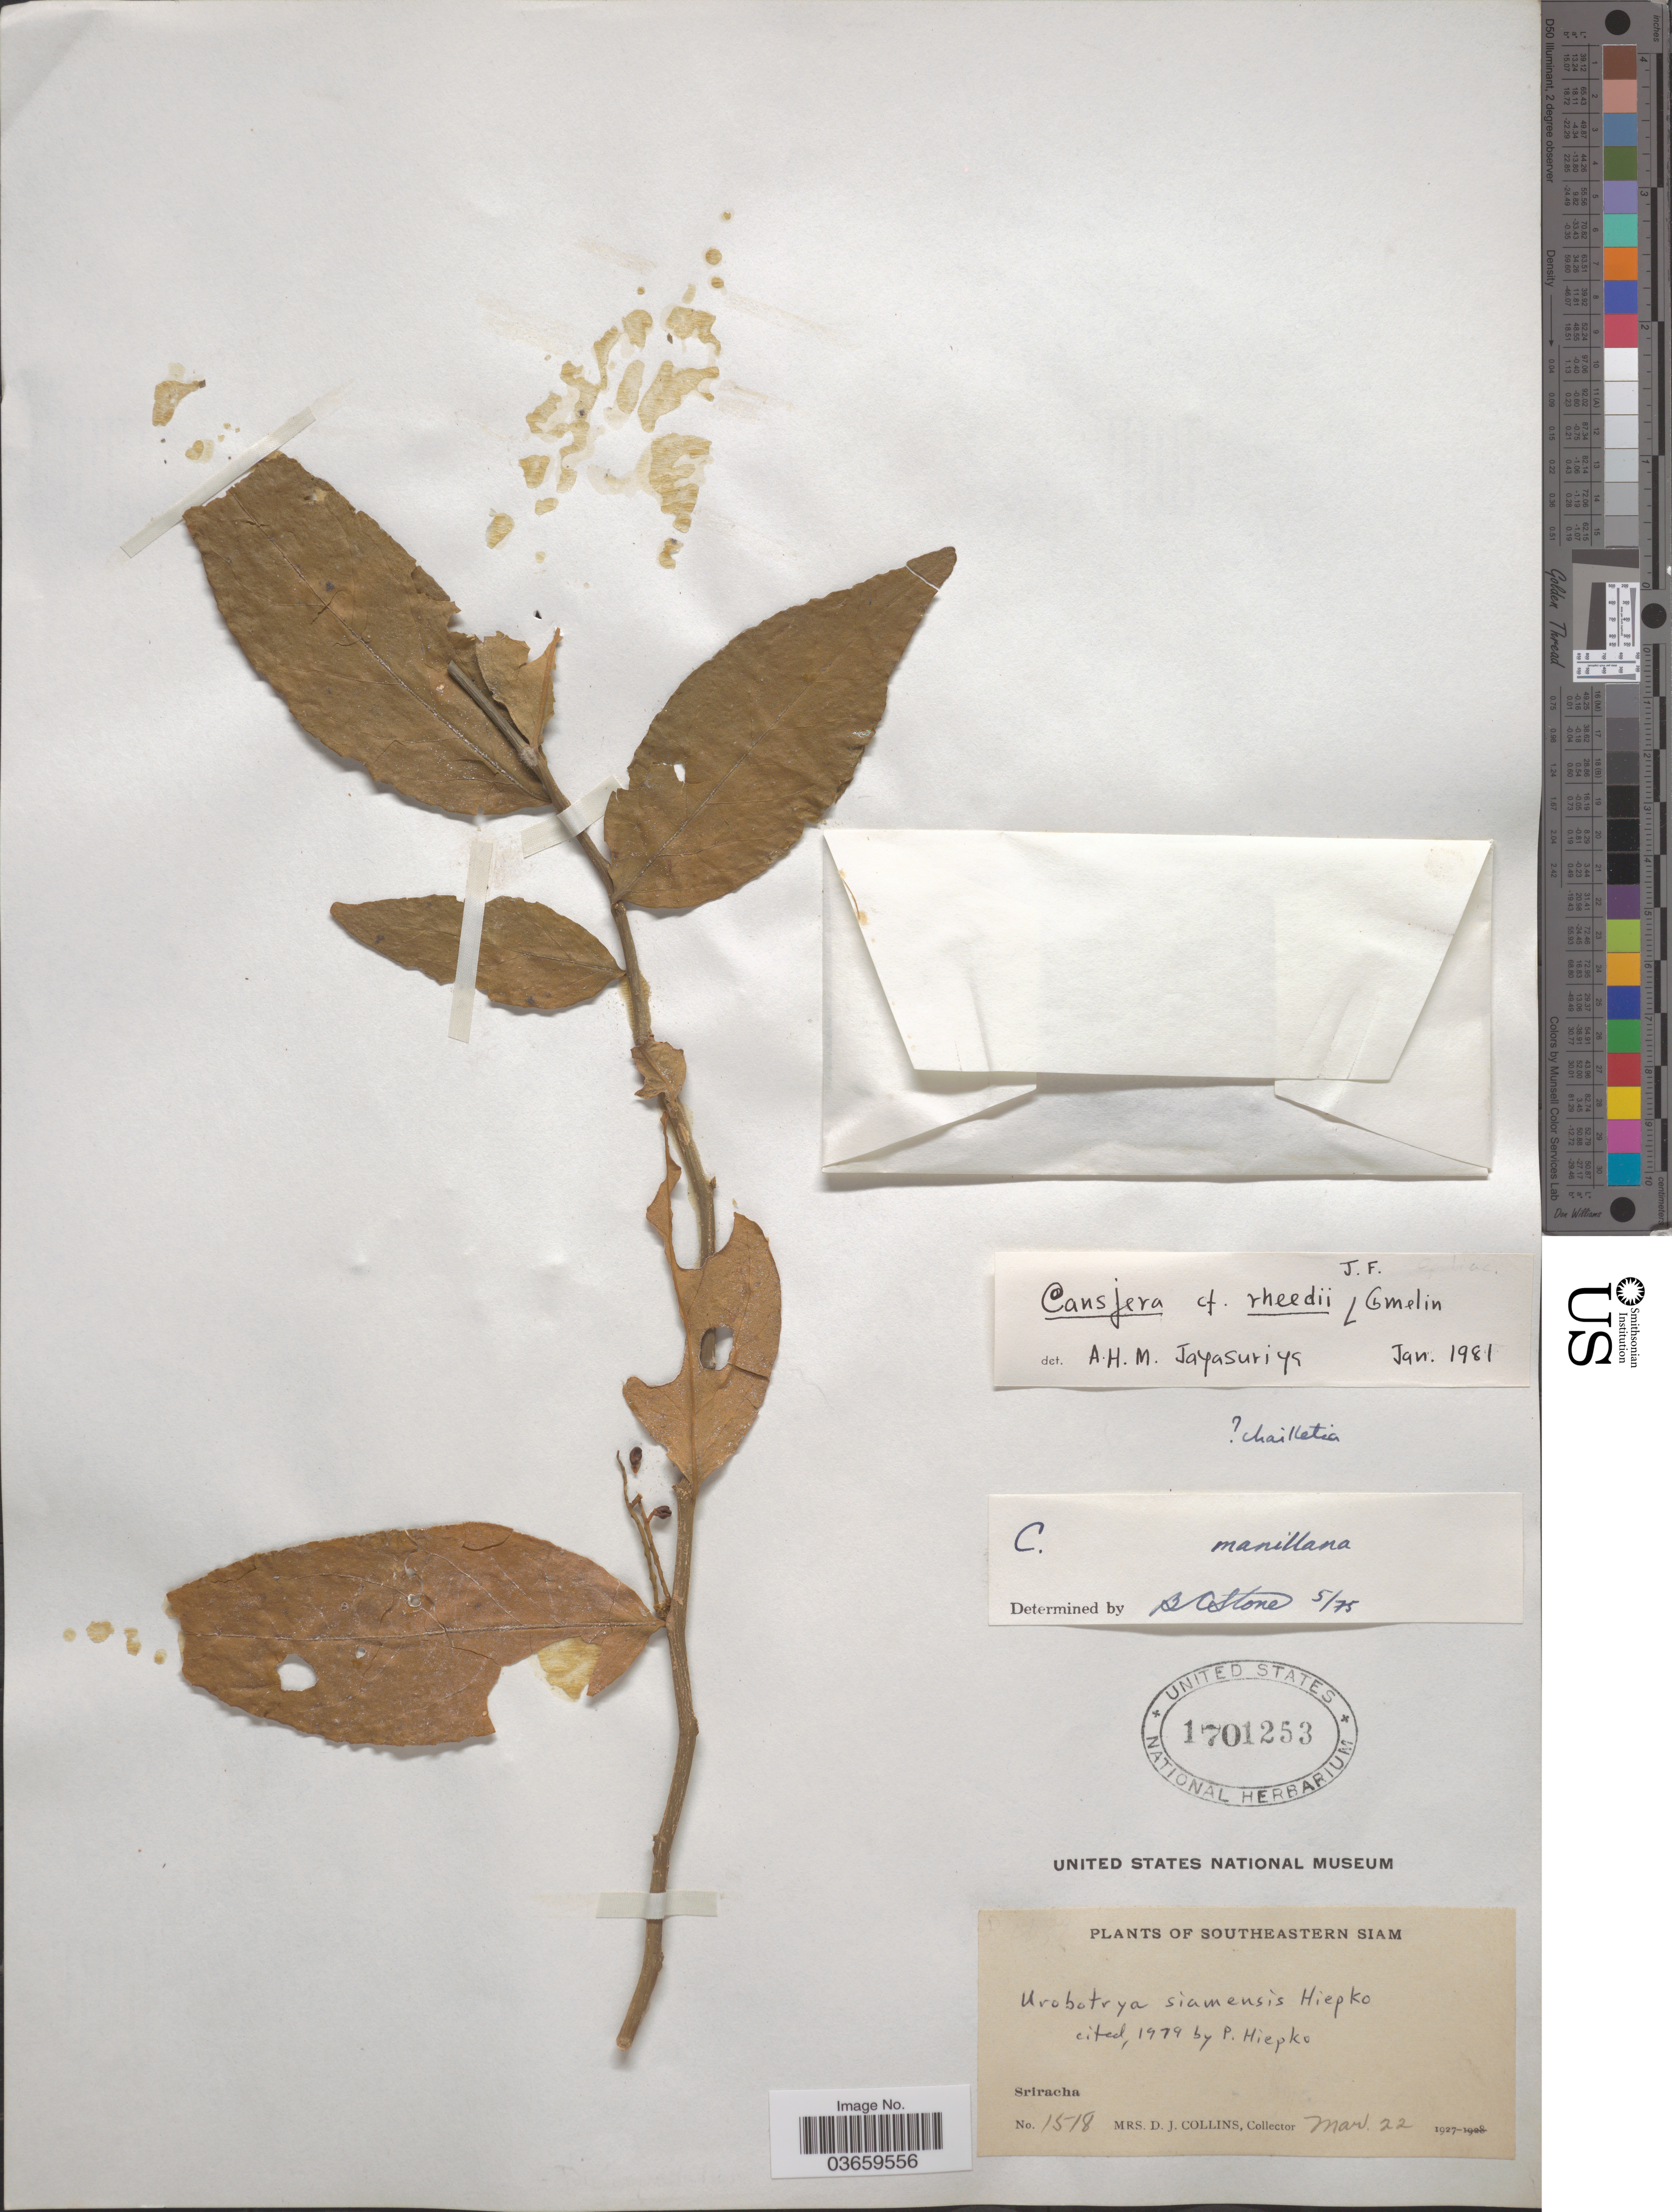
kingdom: Plantae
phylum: Tracheophyta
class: Magnoliopsida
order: Santalales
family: Opiliaceae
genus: Urobotrya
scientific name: Urobotrya siamensis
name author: Hiepko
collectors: Mrs. D. J. Collins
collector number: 1518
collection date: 1927-03-22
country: Thailand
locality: Southeastern Siam. Sriracha.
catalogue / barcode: US 1701253